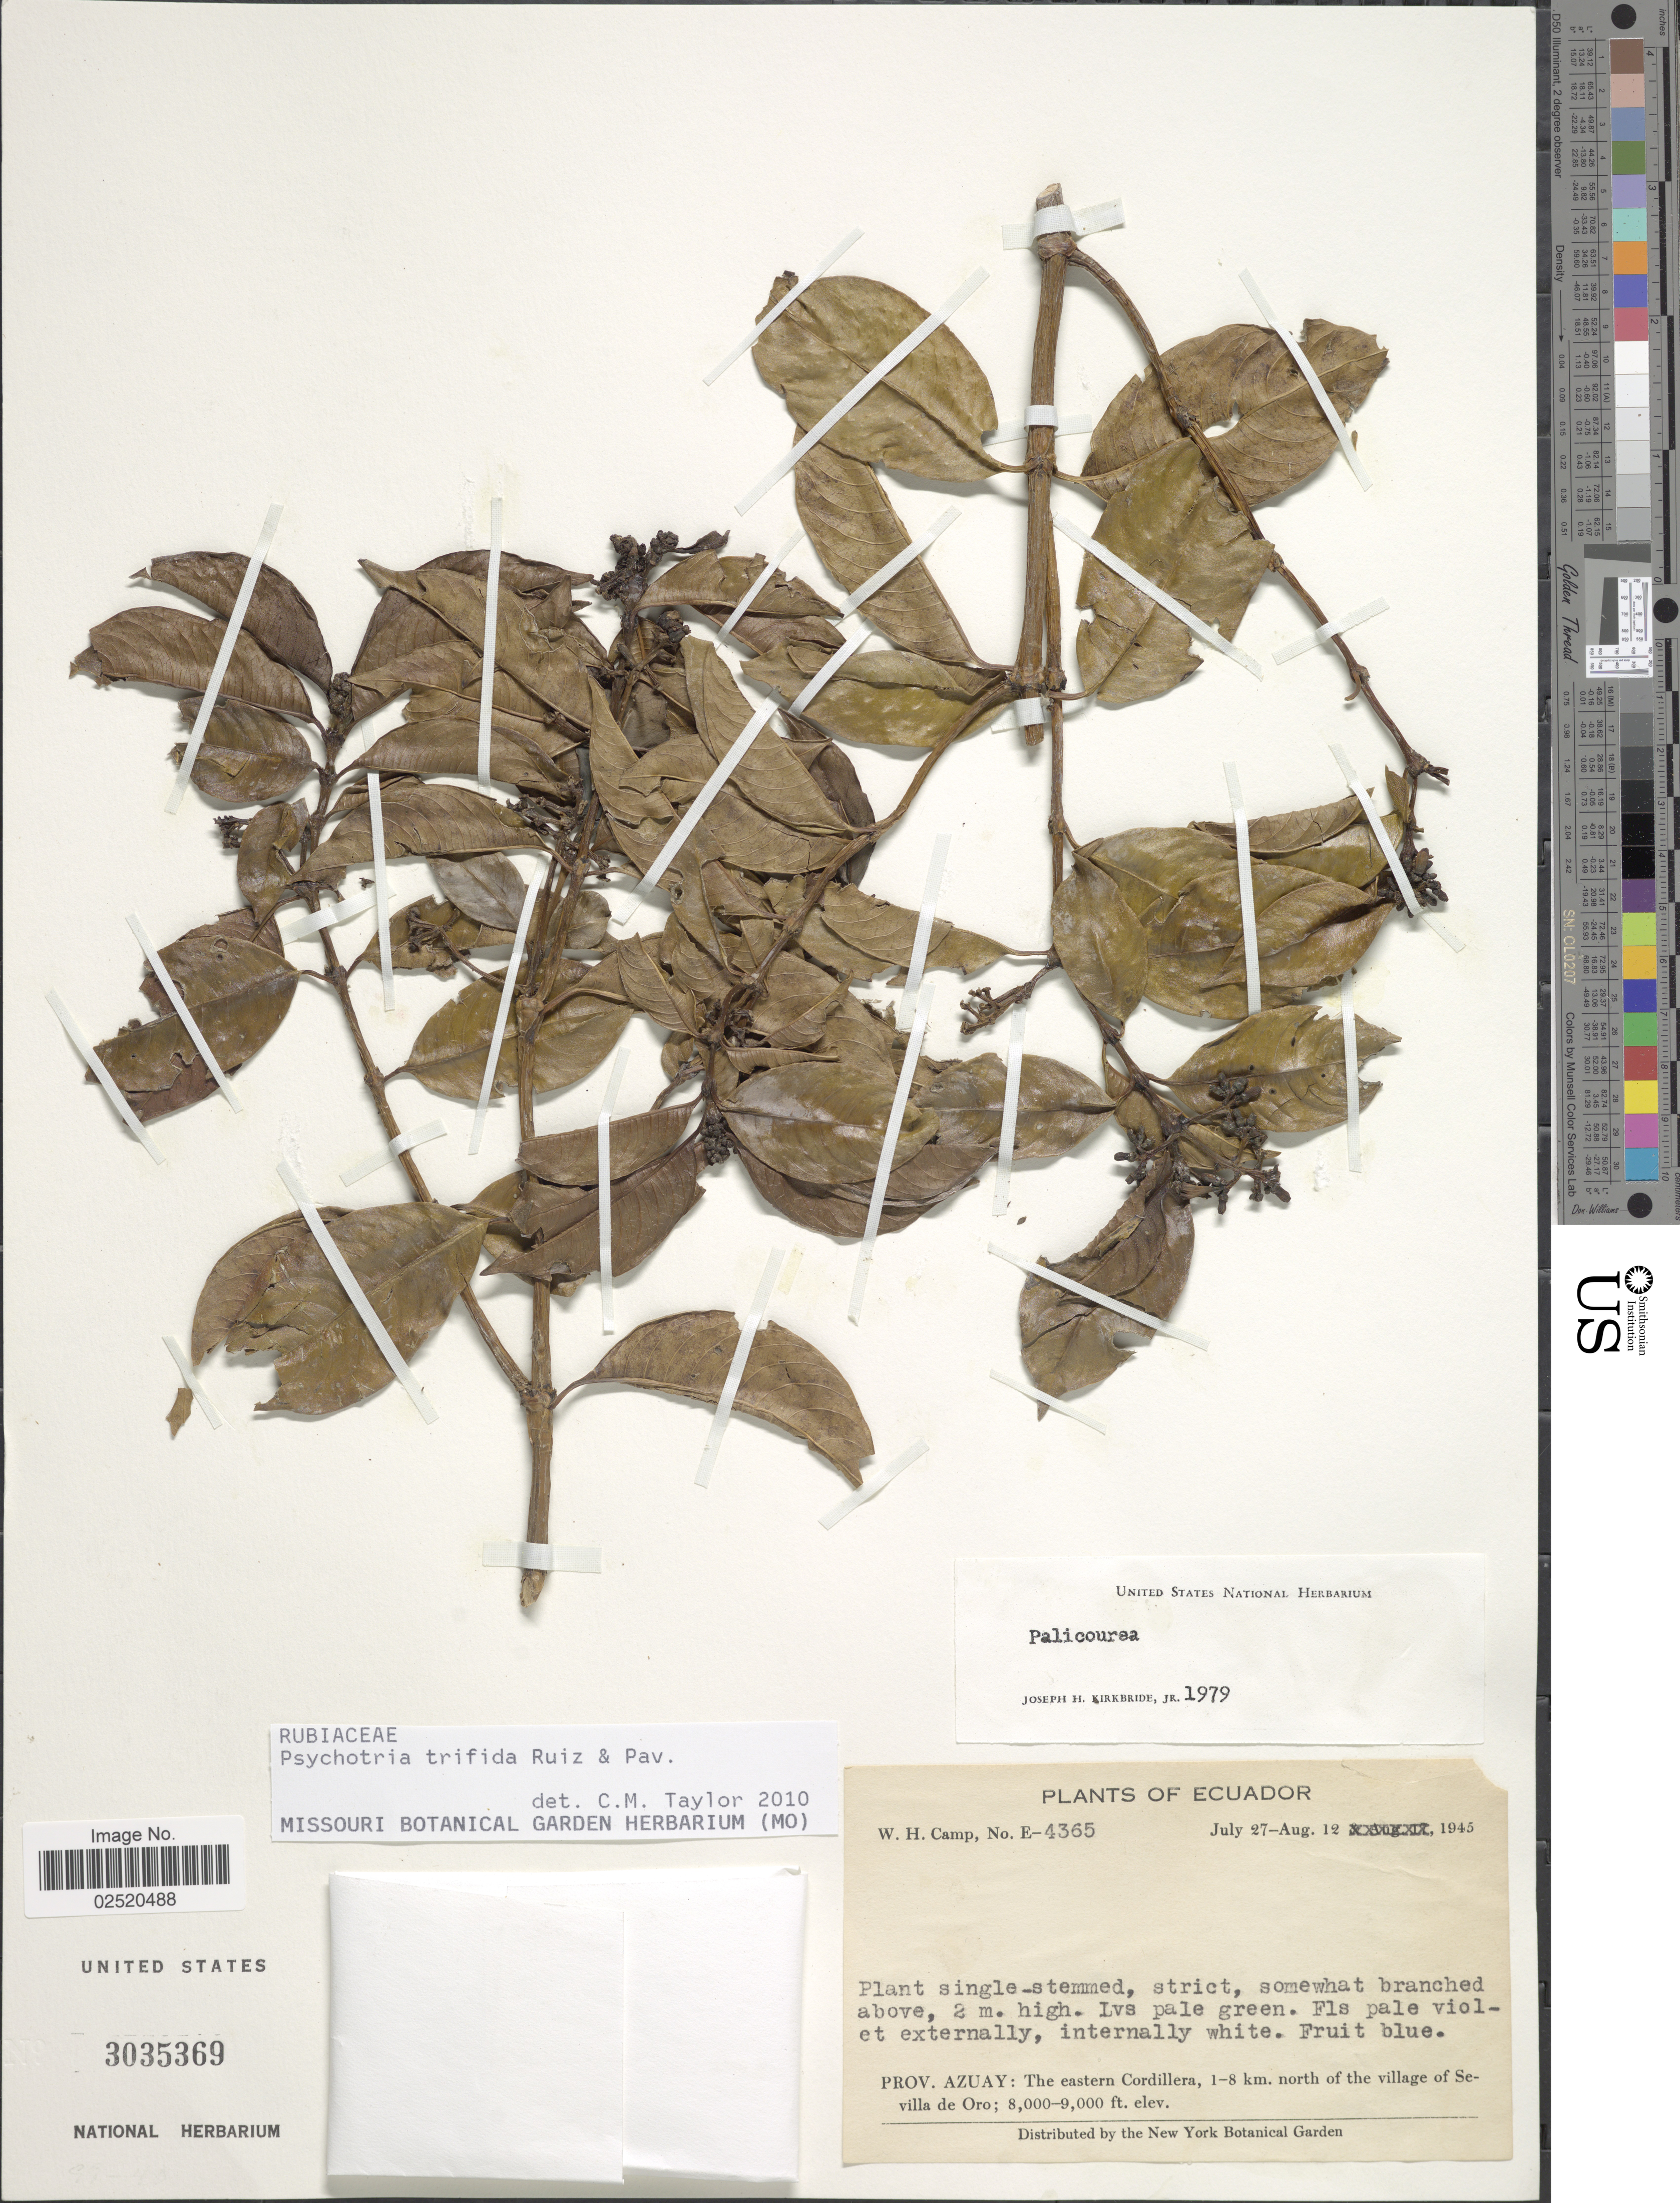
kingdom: Plantae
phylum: Tracheophyta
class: Magnoliopsida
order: Gentianales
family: Rubiaceae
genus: Psychotria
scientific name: Psychotria trifida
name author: Ruiz & Pav.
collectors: W. H. Camp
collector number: E-4365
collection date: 1945-07-27/1945-08-12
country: Ecuador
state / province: Azuay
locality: The eastern Cordillera, 1-8 km. north of the village of Sevilla de Oro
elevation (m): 2438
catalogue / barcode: US 3035369